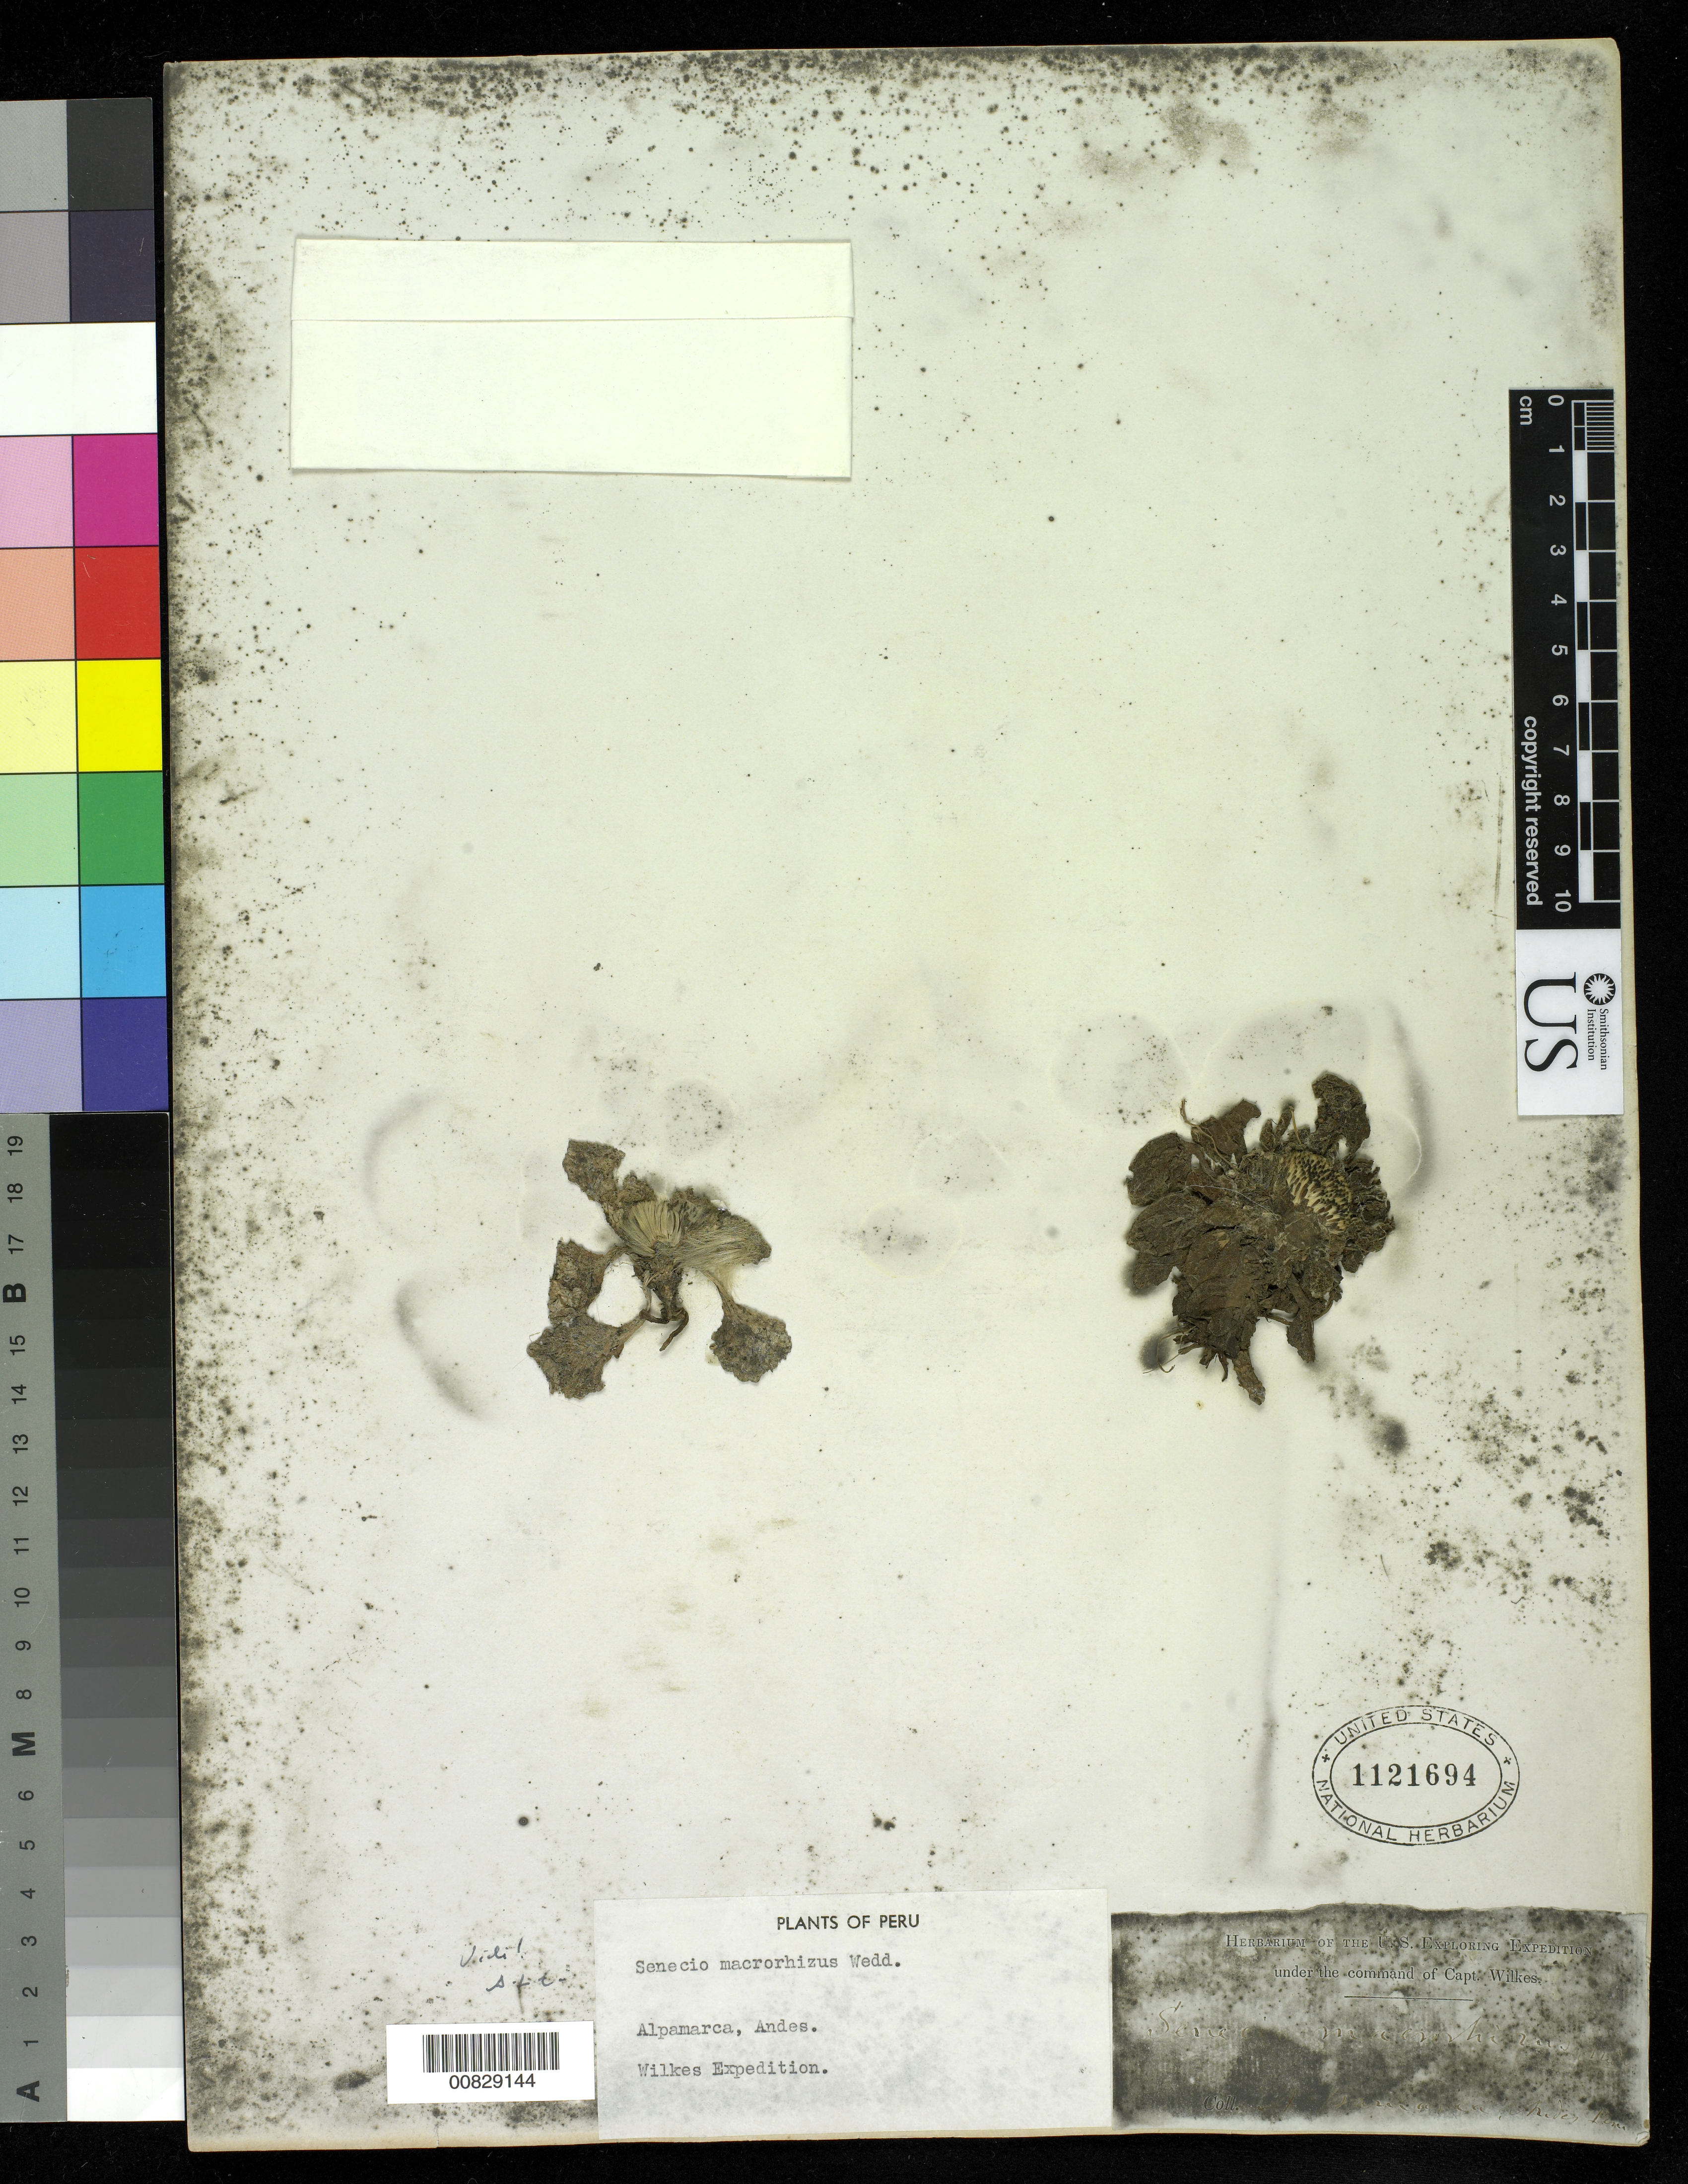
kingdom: Plantae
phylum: Tracheophyta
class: Magnoliopsida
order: Asterales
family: Asteraceae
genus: Senecio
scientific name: Senecio macrorrhizus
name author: Wedd.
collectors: Wilkes Explor. Exped.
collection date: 1838/1842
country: Peru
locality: Alpamarca, Andes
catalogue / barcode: US 1121694